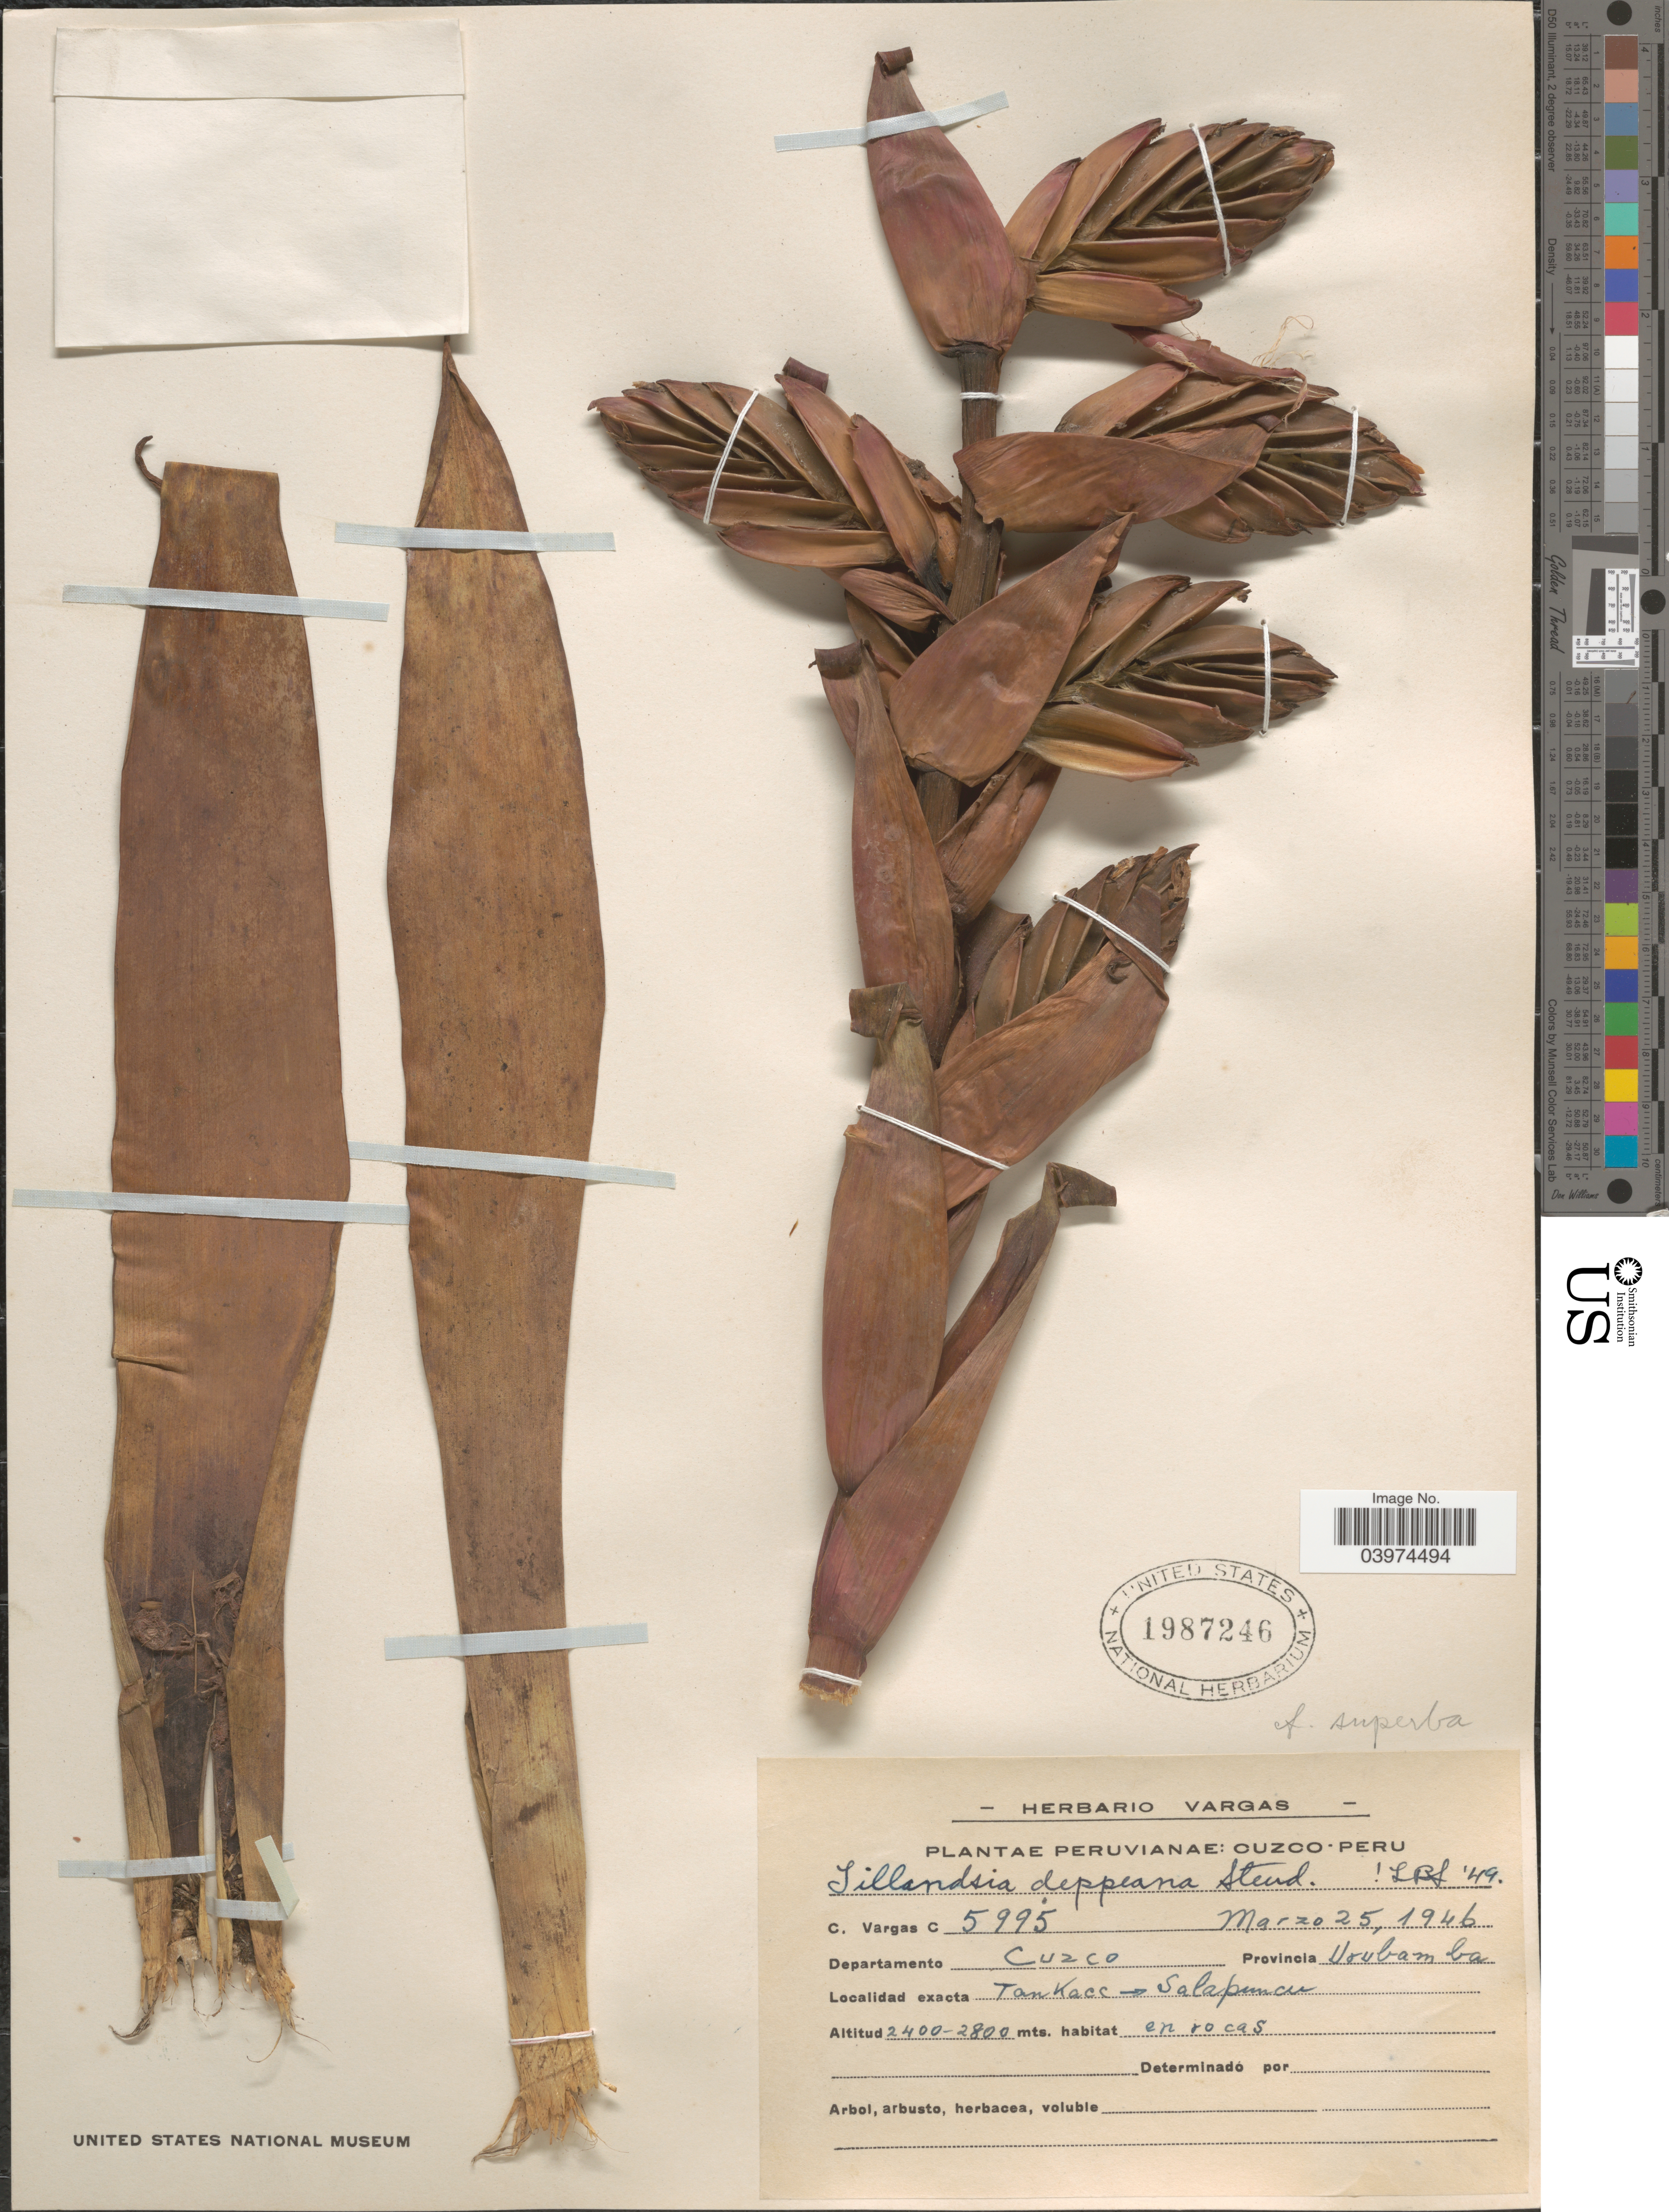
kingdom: Plantae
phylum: Tracheophyta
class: Liliopsida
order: Poales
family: Bromeliaceae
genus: Tillandsia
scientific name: Tillandsia superba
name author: Mez & Sodiro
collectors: C. Vargas Calderón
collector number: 5995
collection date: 1946-03-25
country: Peru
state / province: Cusco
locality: Cuzco. Departamento Cuzco. Provincia Urubamba. Tankacc->Salapuncu.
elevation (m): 2400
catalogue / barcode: US 1987246